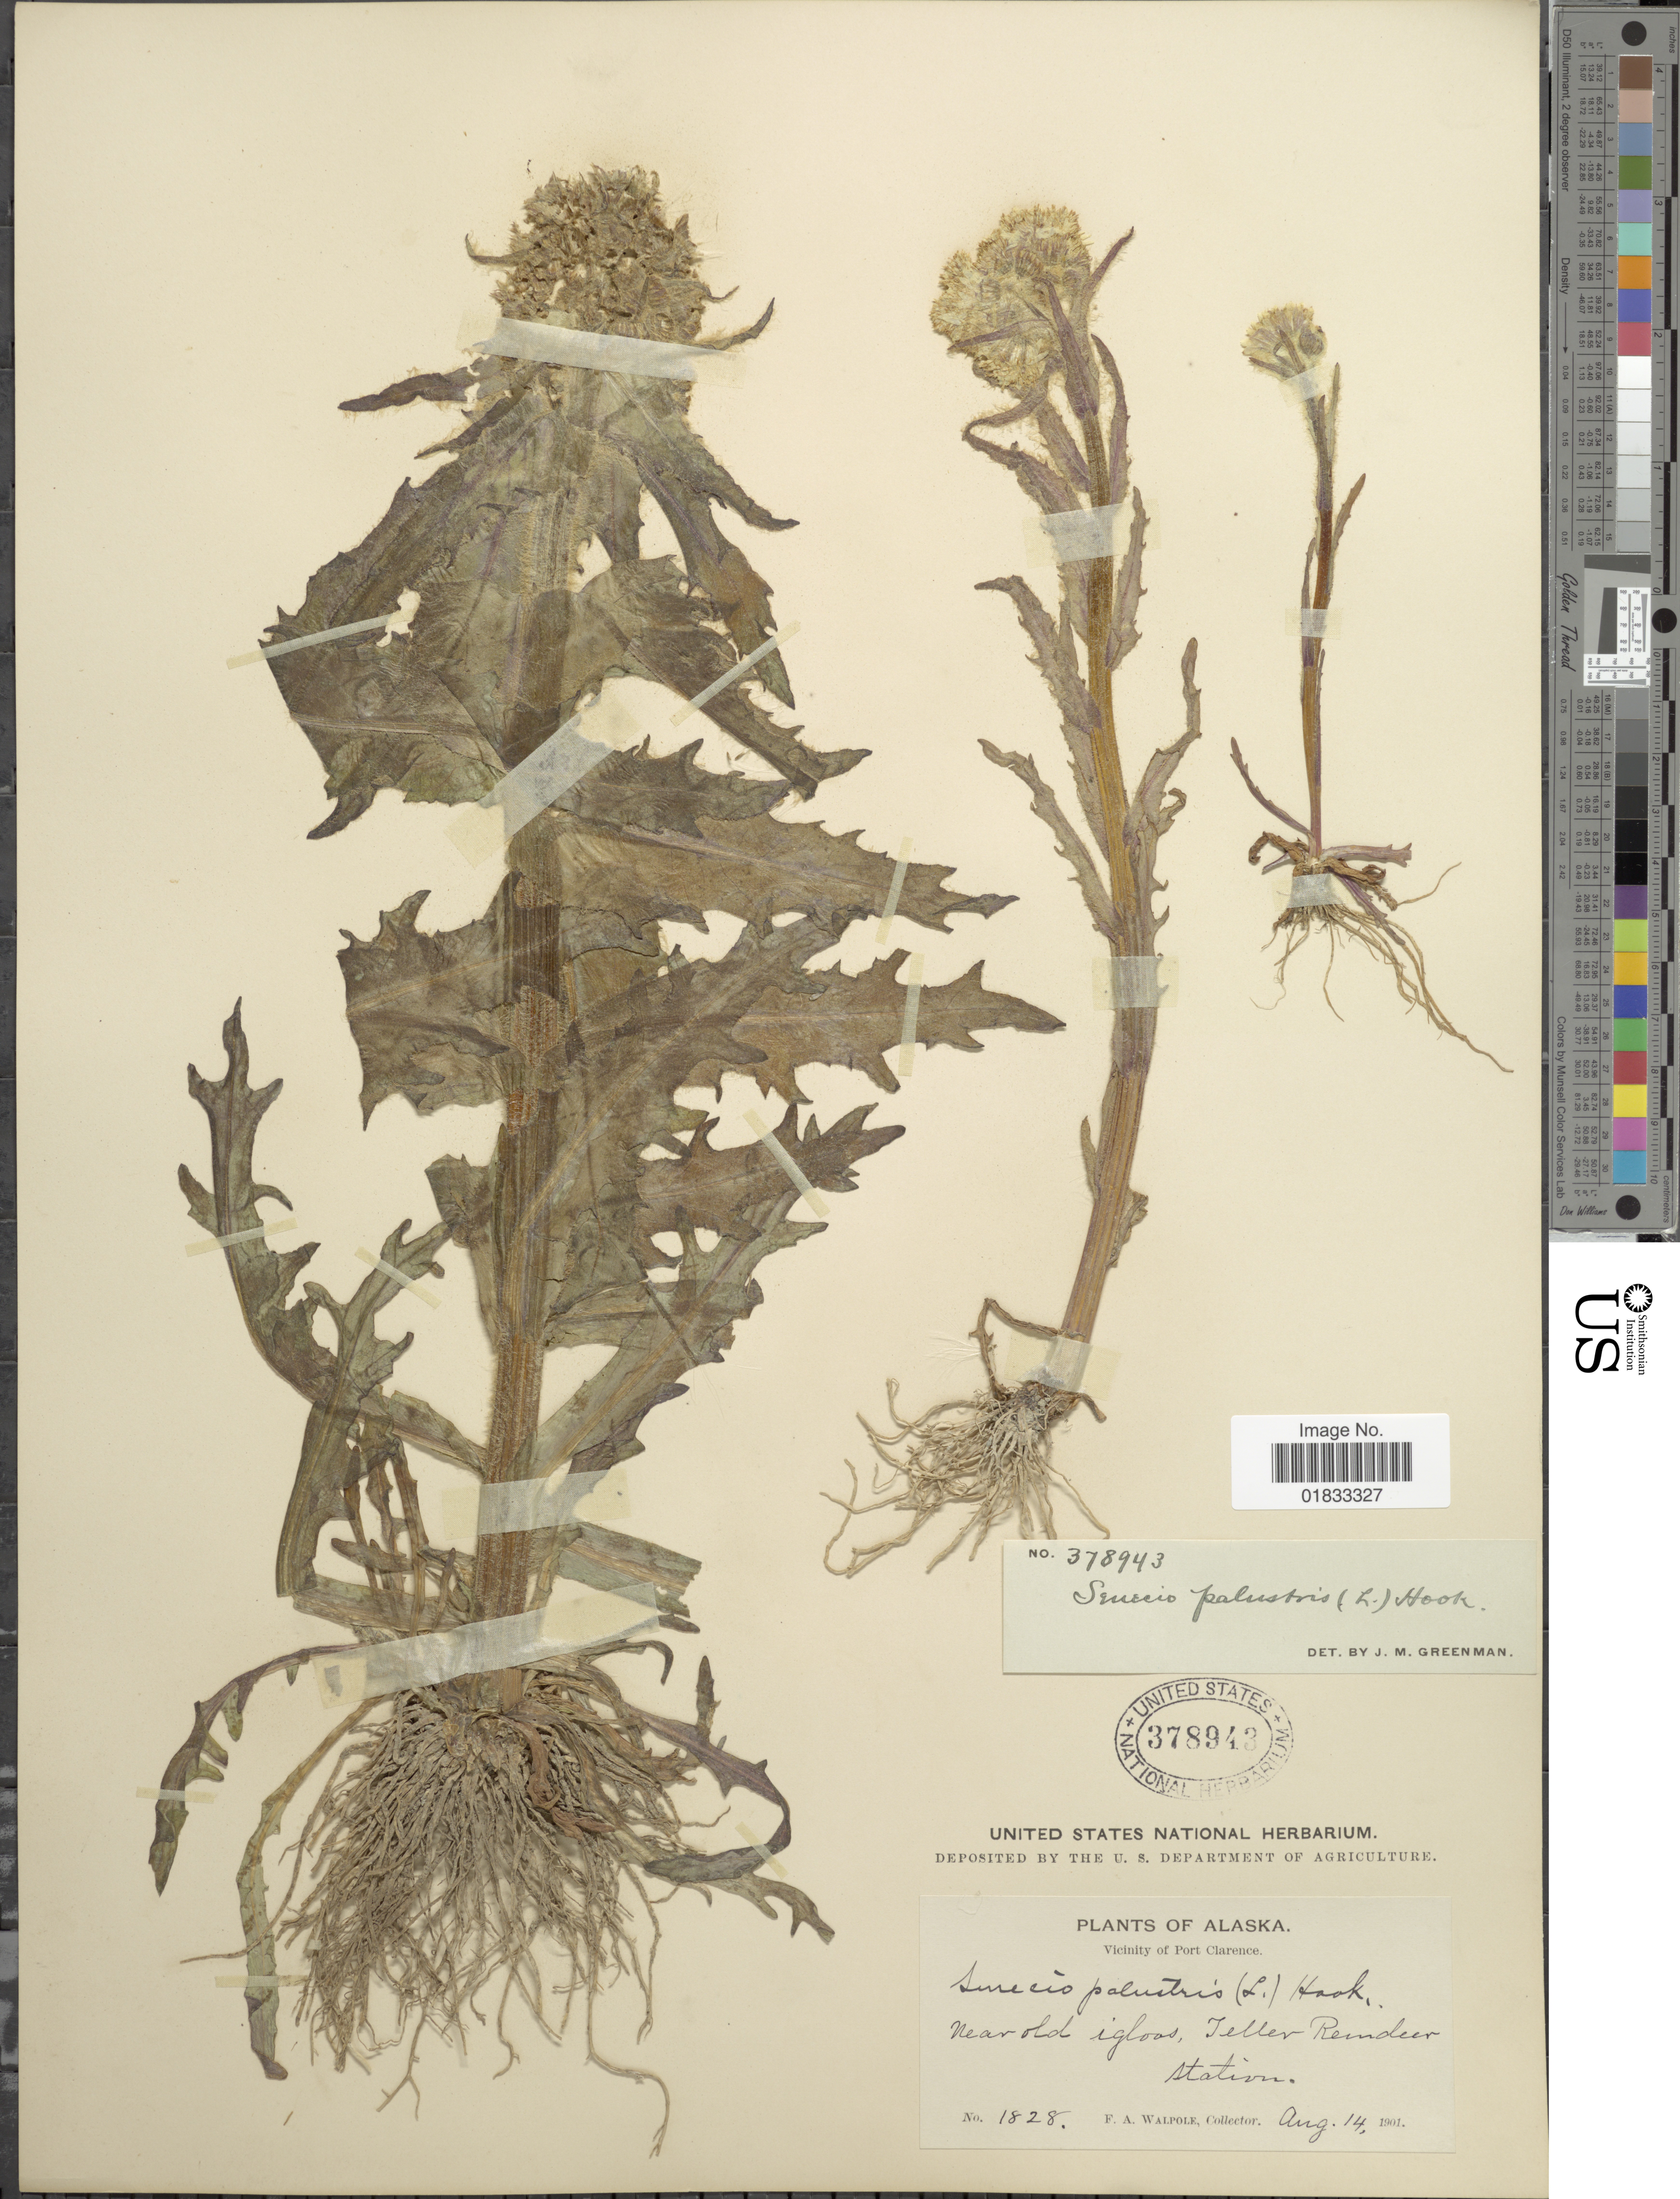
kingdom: Plantae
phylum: Tracheophyta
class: Magnoliopsida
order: Asterales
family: Asteraceae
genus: Tephroseris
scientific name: Tephroseris palustris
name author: (L.) Rchb.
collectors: F. Walpole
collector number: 1828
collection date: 1901-08-14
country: United States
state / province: Alaska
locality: Vicinity of Port Clarence, near old igloos, Teller Reindeer Station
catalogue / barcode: US 378943